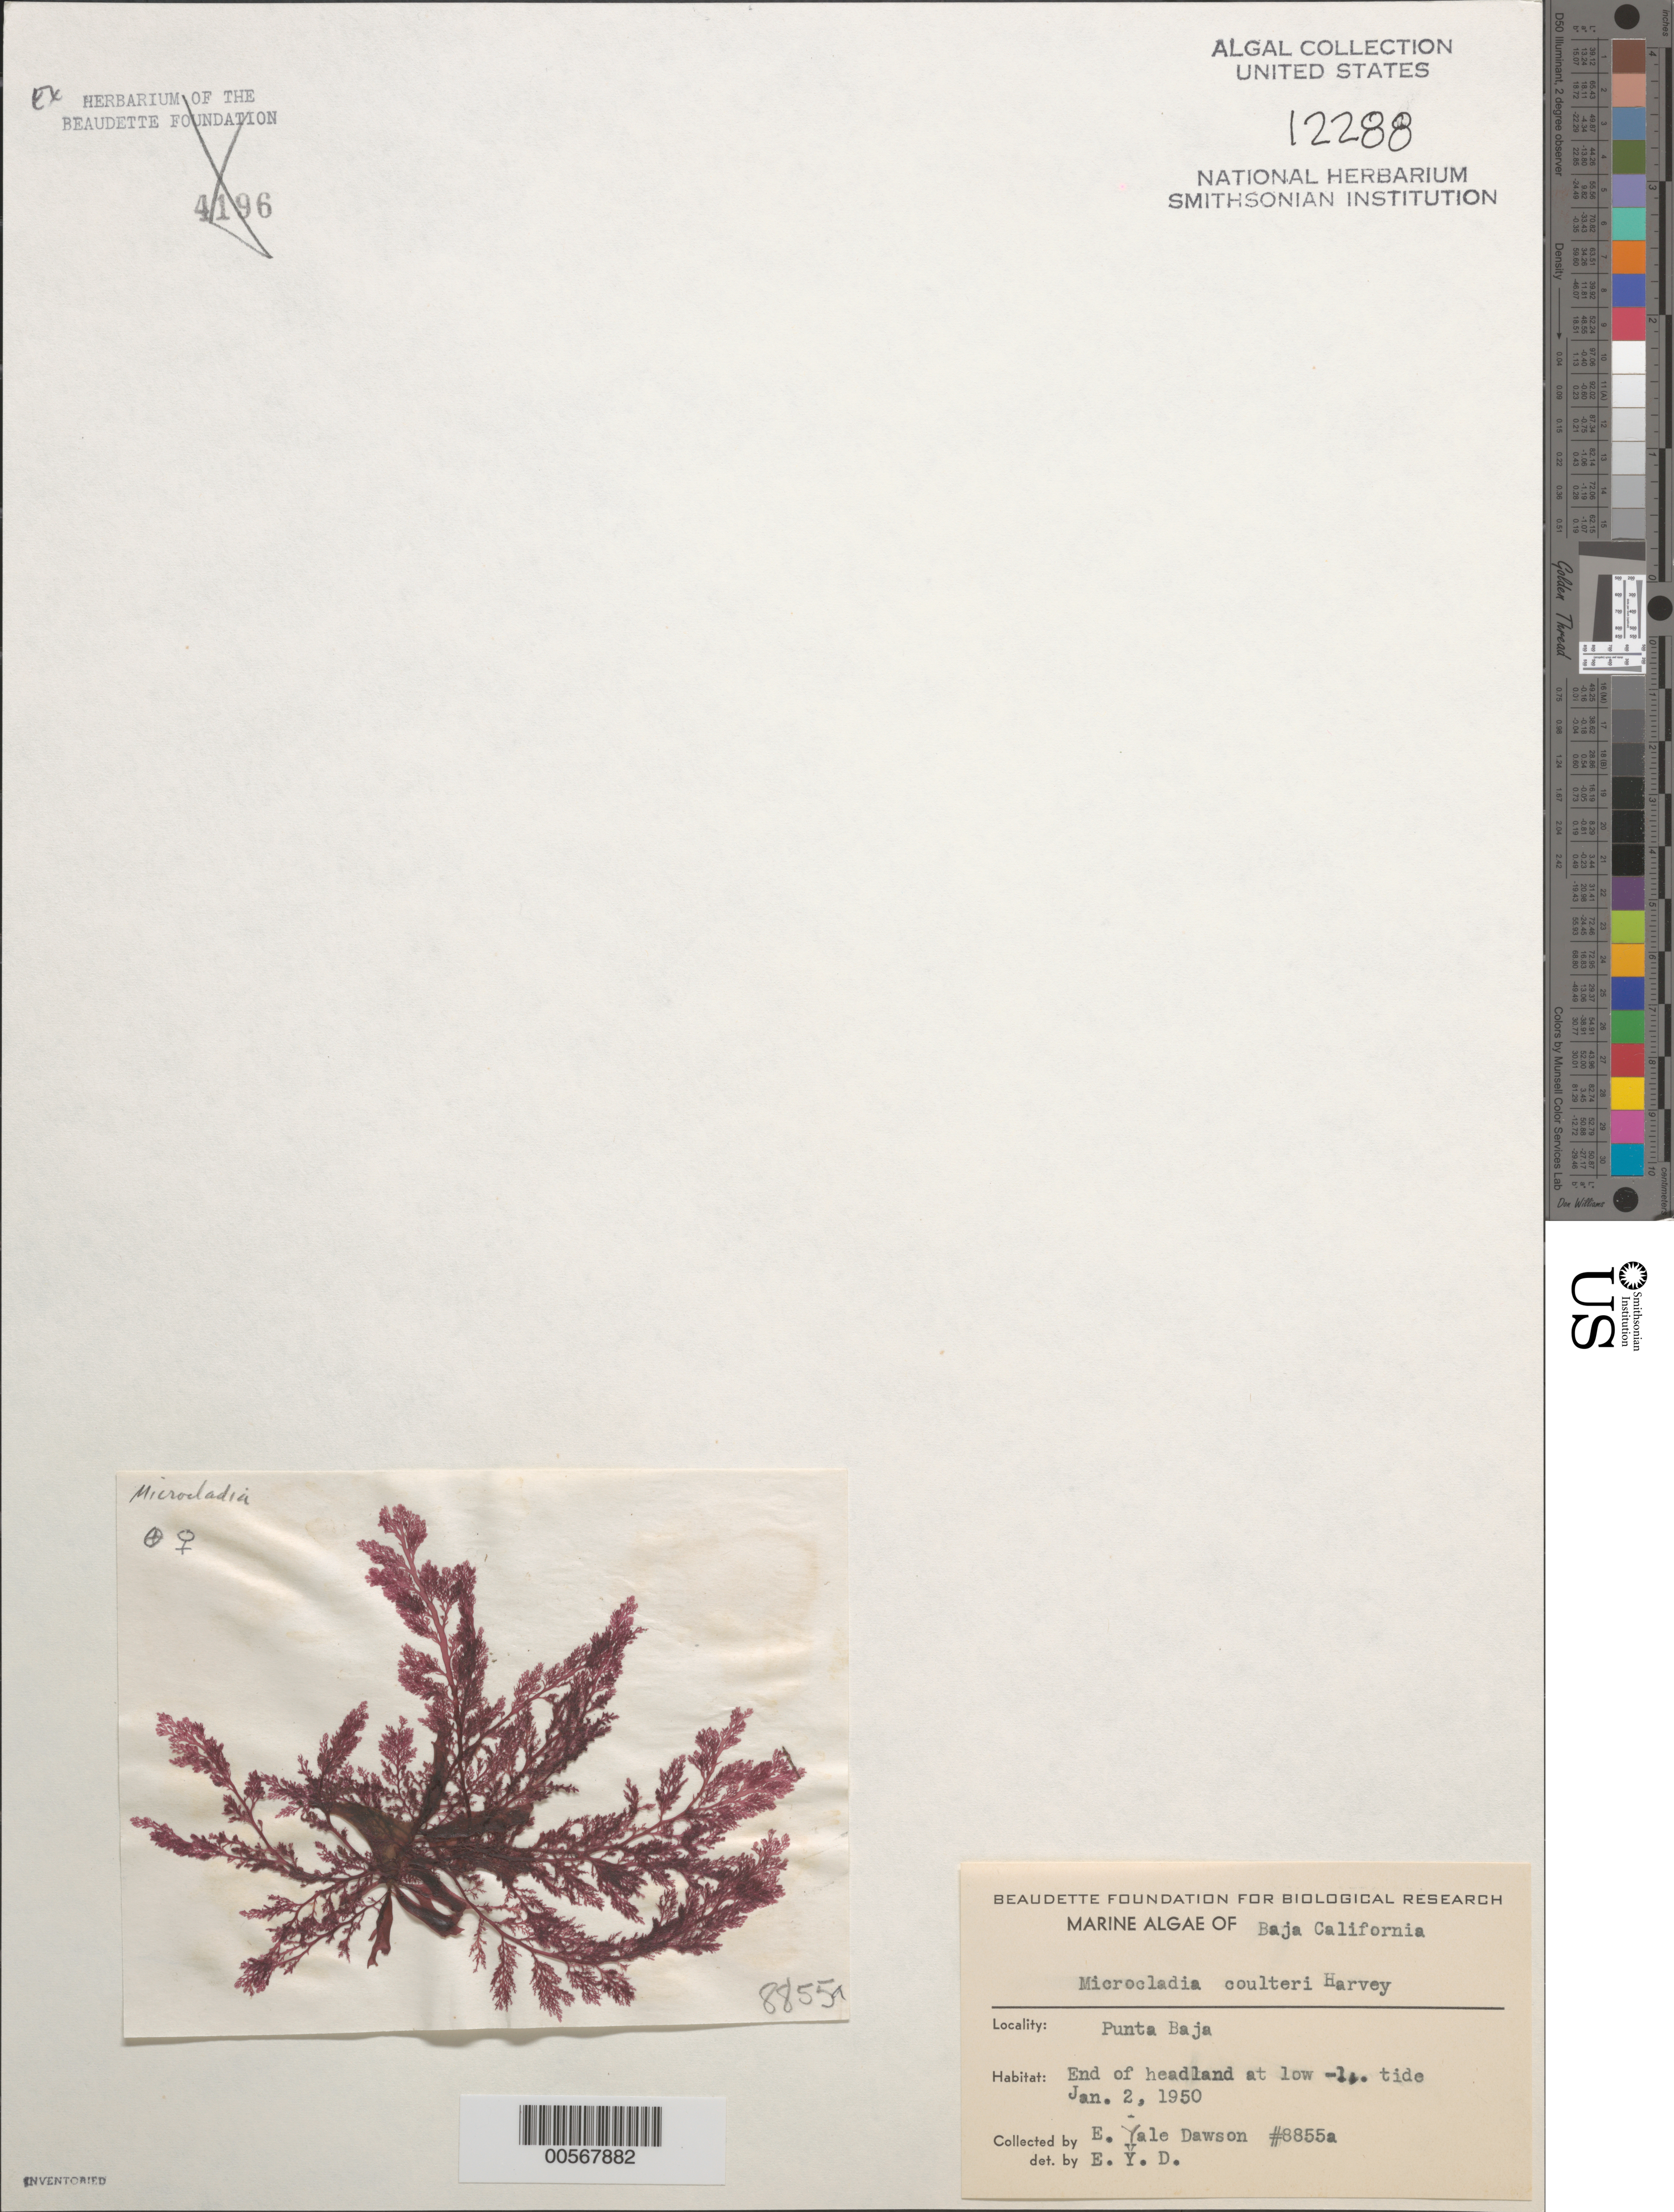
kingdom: Plantae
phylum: Rhodophyta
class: Florideophyceae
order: Ceramiales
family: Ceramiaceae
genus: Microcladia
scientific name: Microcladia coulteri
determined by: Dawson, E. Y.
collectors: E. Y. Dawson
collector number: EYD 8855a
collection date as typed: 02 Jan 1950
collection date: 1950-01-02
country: Mexico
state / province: Baja California Norte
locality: Punta Baja headland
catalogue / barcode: US 12288